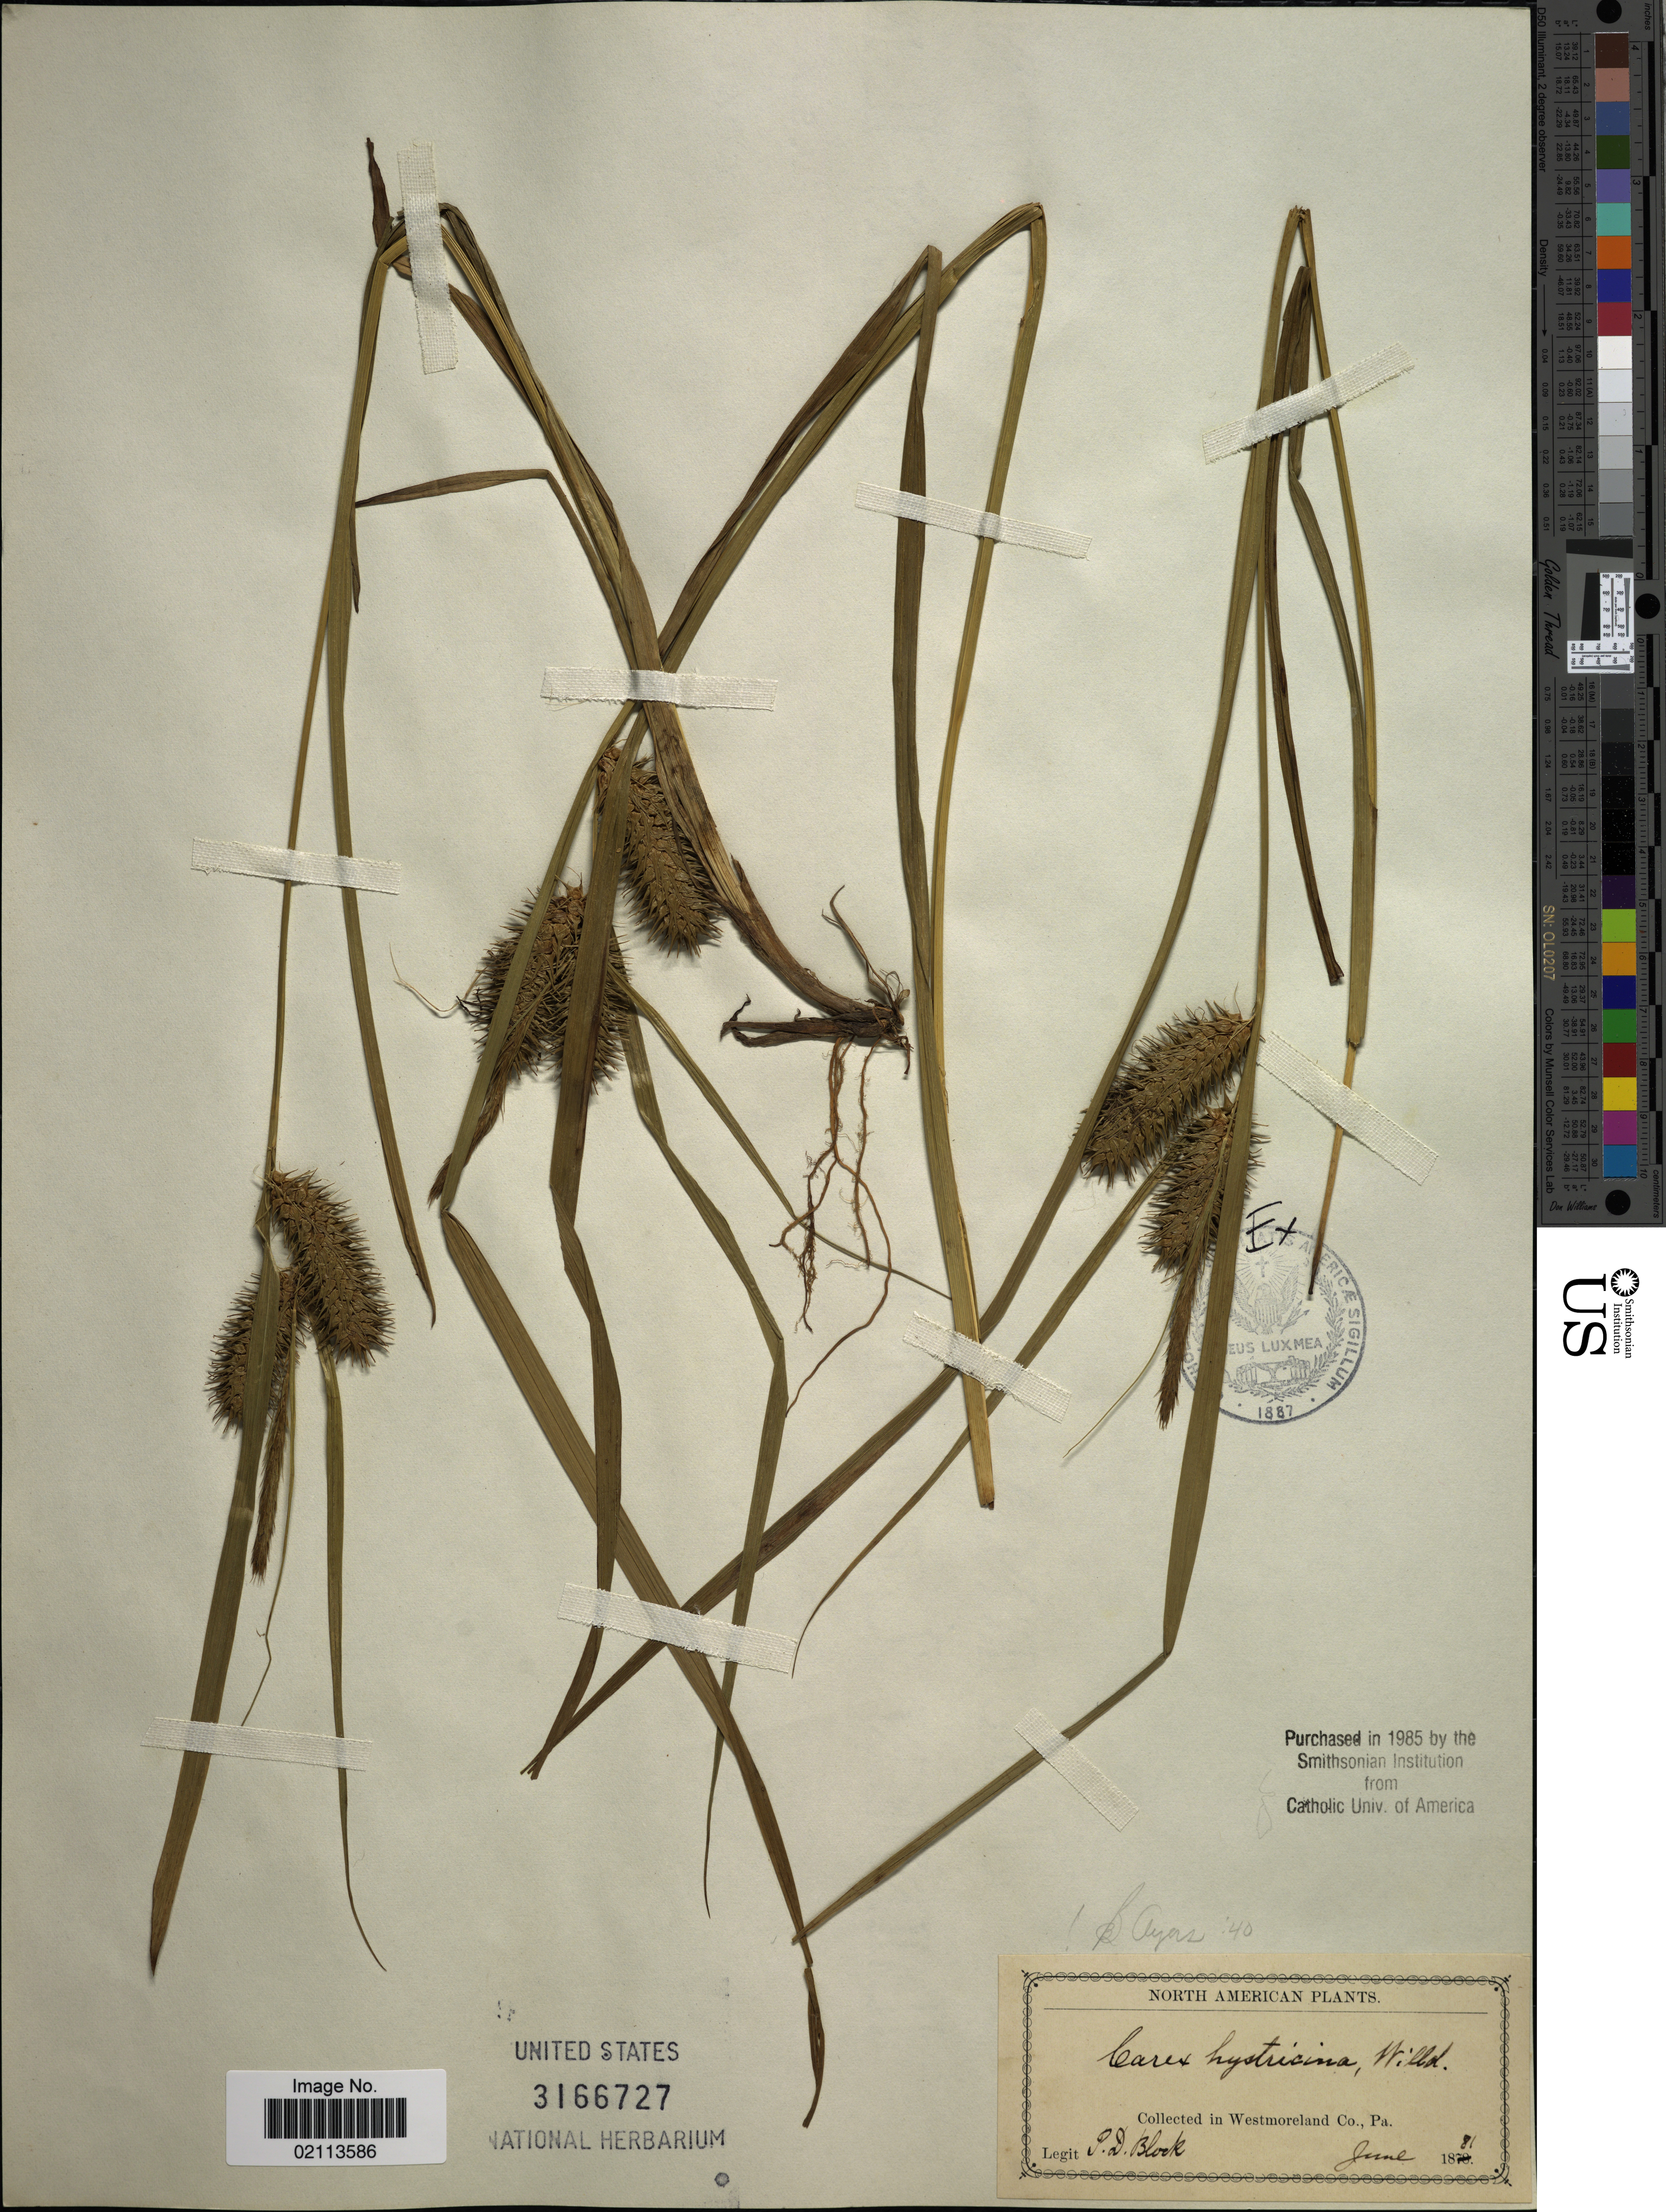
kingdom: Plantae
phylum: Tracheophyta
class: Liliopsida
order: Poales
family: Cyperaceae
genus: Carex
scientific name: Carex hystericina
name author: Muhl. ex Willd.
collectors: P. De Block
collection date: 1881-06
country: United States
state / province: Pennsylvania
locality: In Westmoreland Co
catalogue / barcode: US 3166727